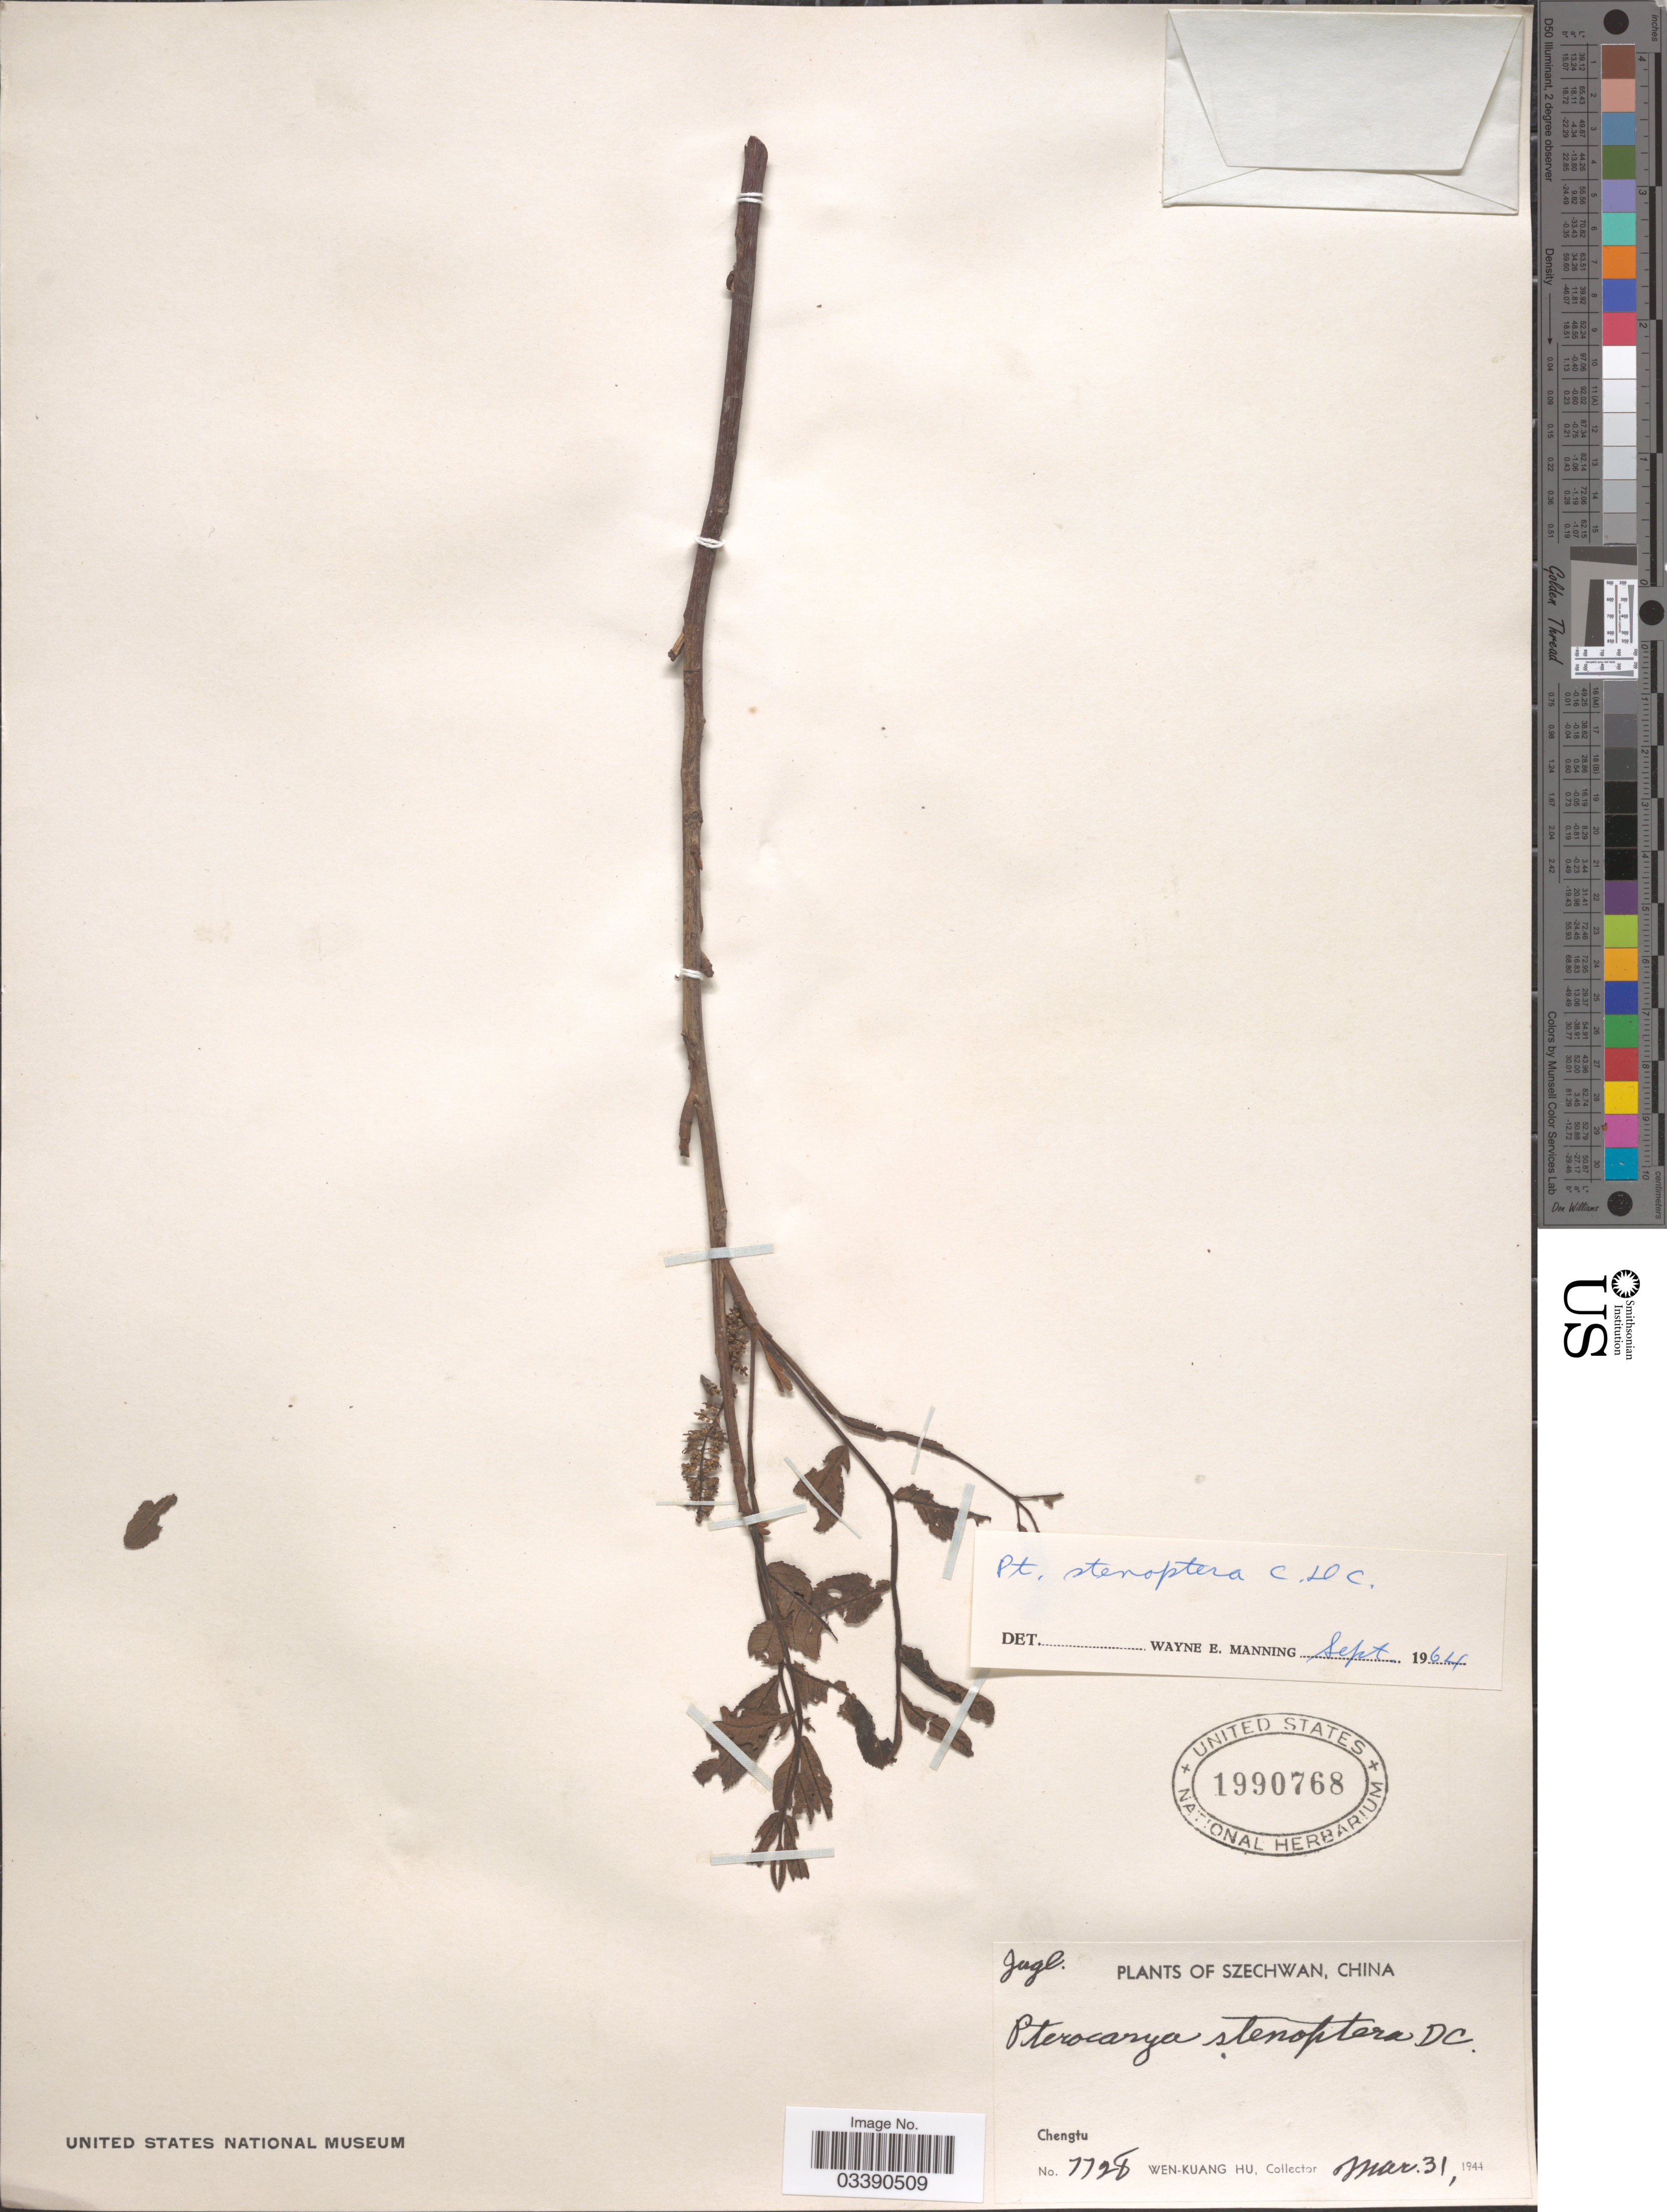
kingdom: Plantae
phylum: Tracheophyta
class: Magnoliopsida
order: Fagales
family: Juglandaceae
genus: Pterocarya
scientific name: Pterocarya stenoptera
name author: C. DC.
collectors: W. K. Hu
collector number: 7728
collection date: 1944-03-31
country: China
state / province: Sichuan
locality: Szechwan. Chengtu.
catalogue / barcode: US 1990768